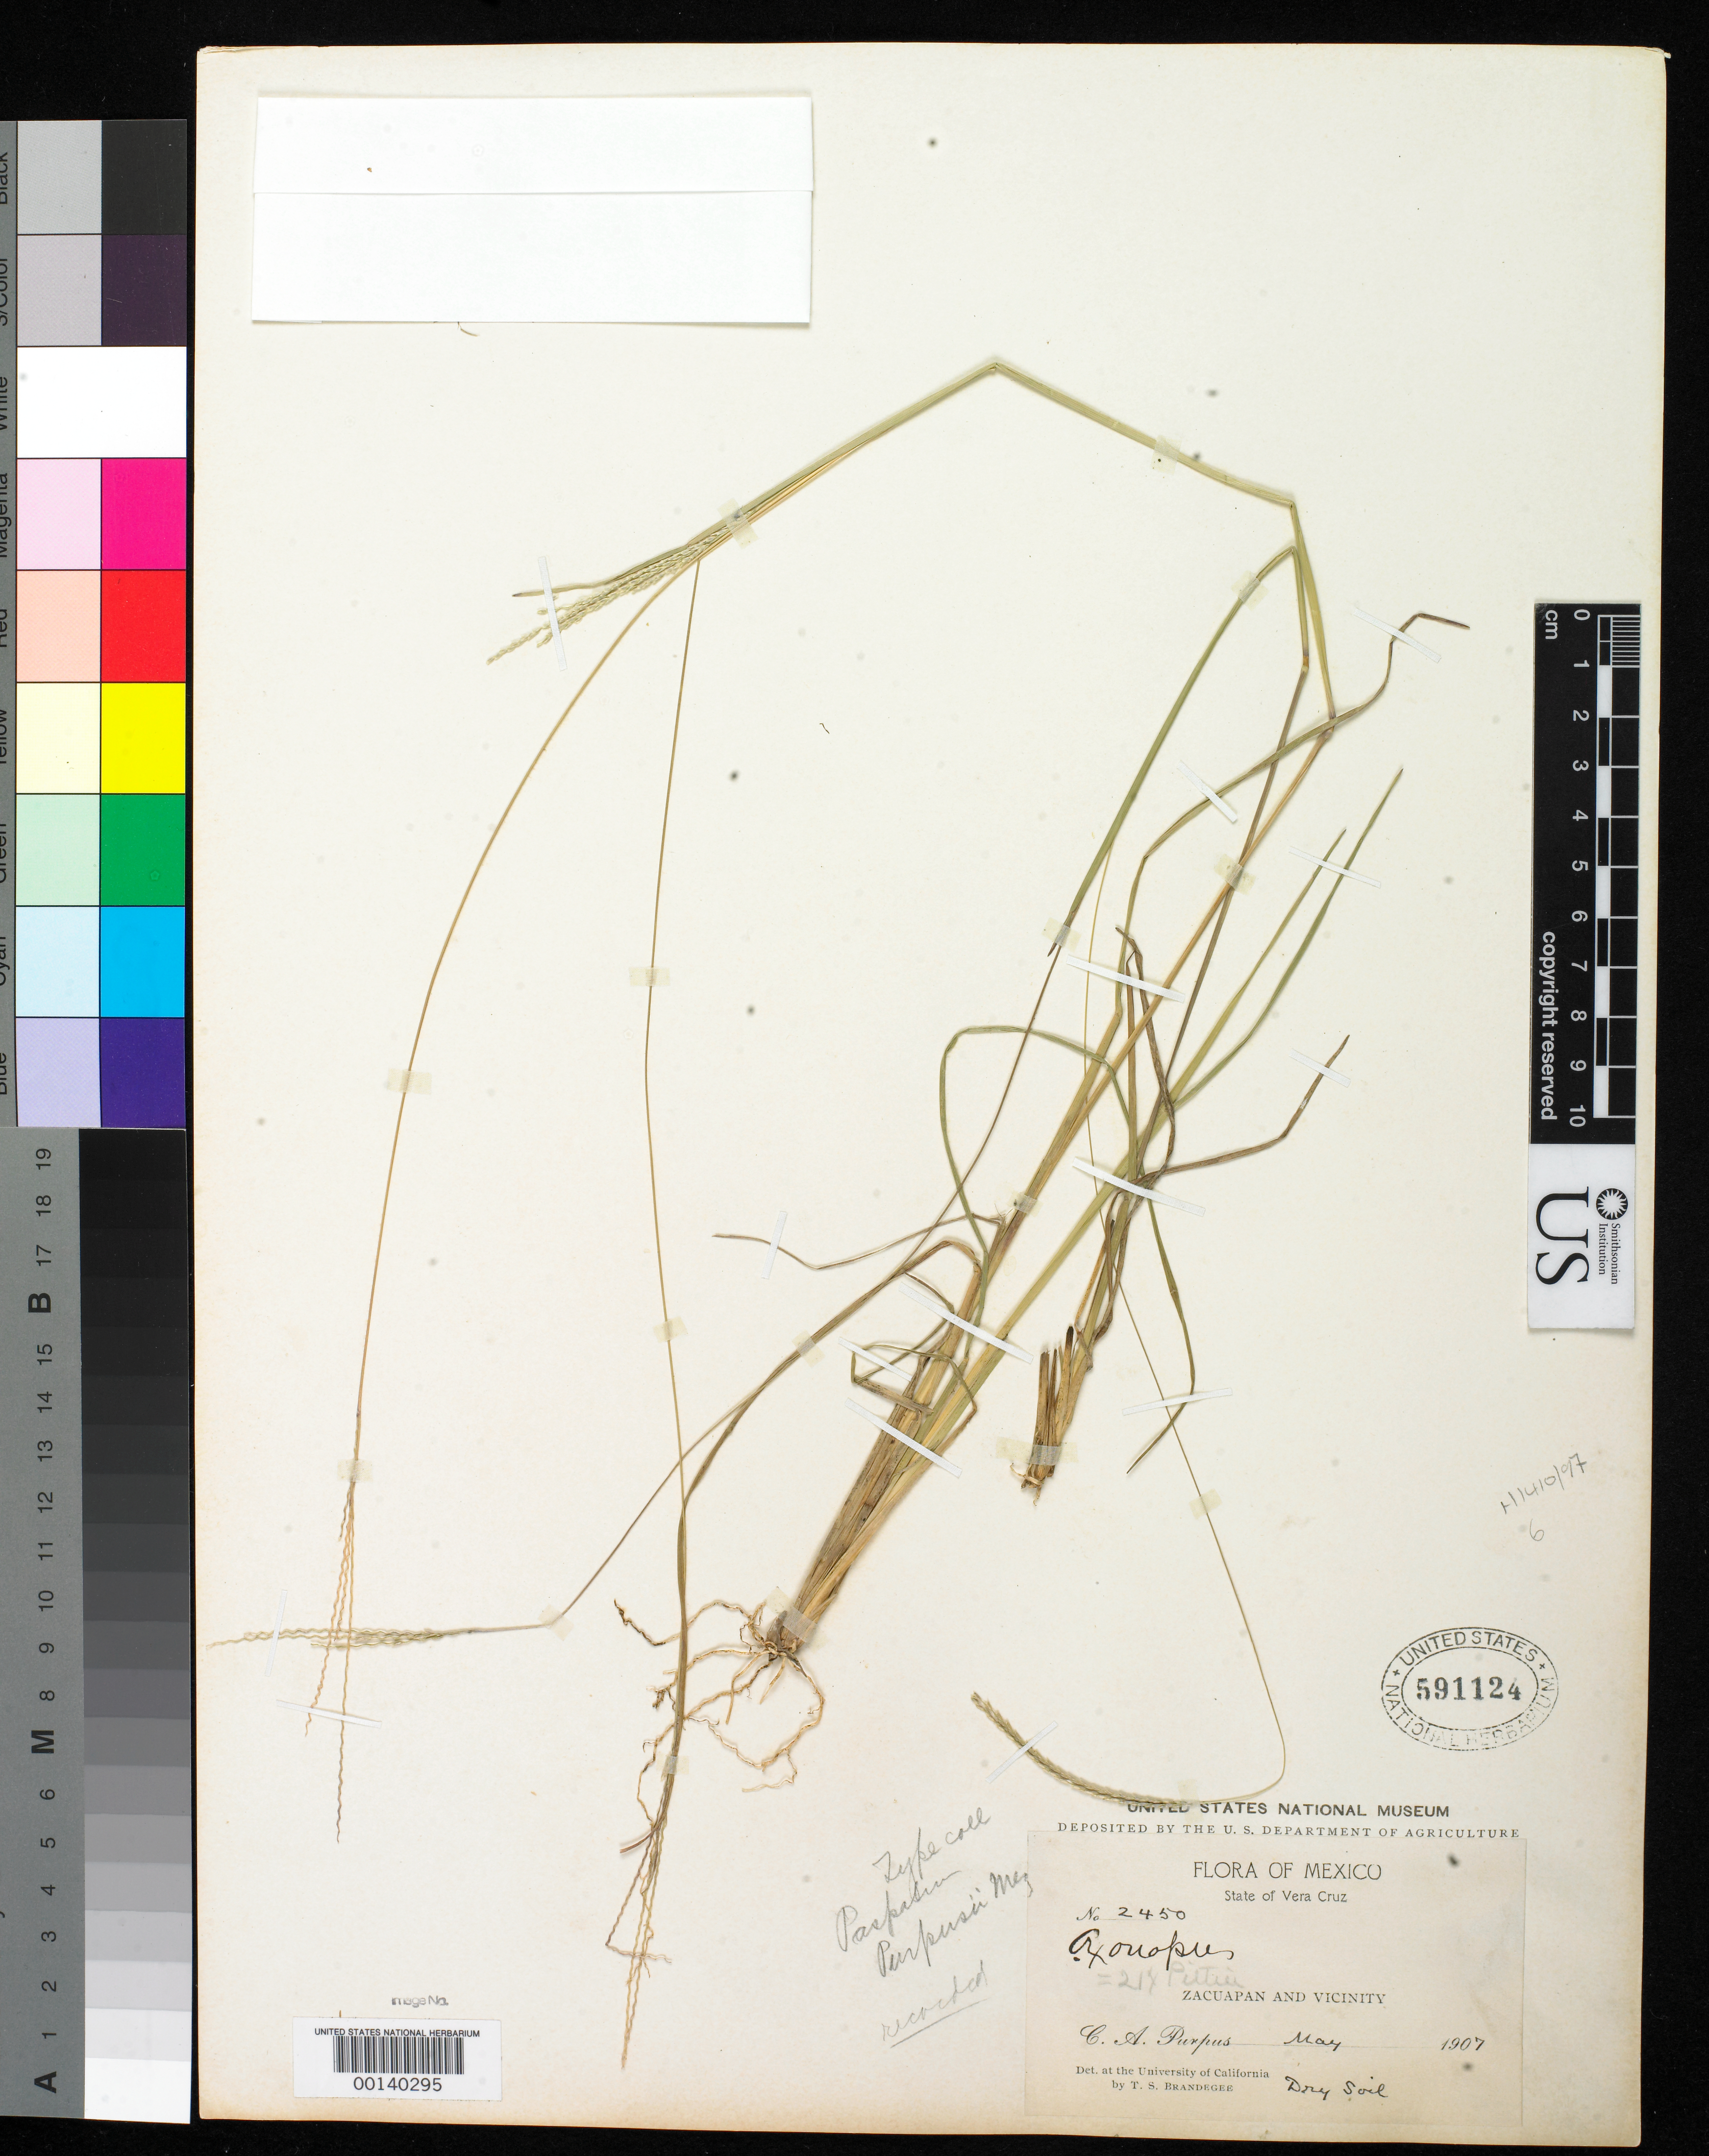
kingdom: Plantae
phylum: Tracheophyta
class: Liliopsida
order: Poales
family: Poaceae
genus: Paspalum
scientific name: Paspalum purpusii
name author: Mez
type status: Isotype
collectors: C. A. Purpus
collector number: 2450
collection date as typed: May 1907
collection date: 1907-05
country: Mexico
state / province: Veracruz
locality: Zacuapan and vicinity.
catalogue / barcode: US 591124